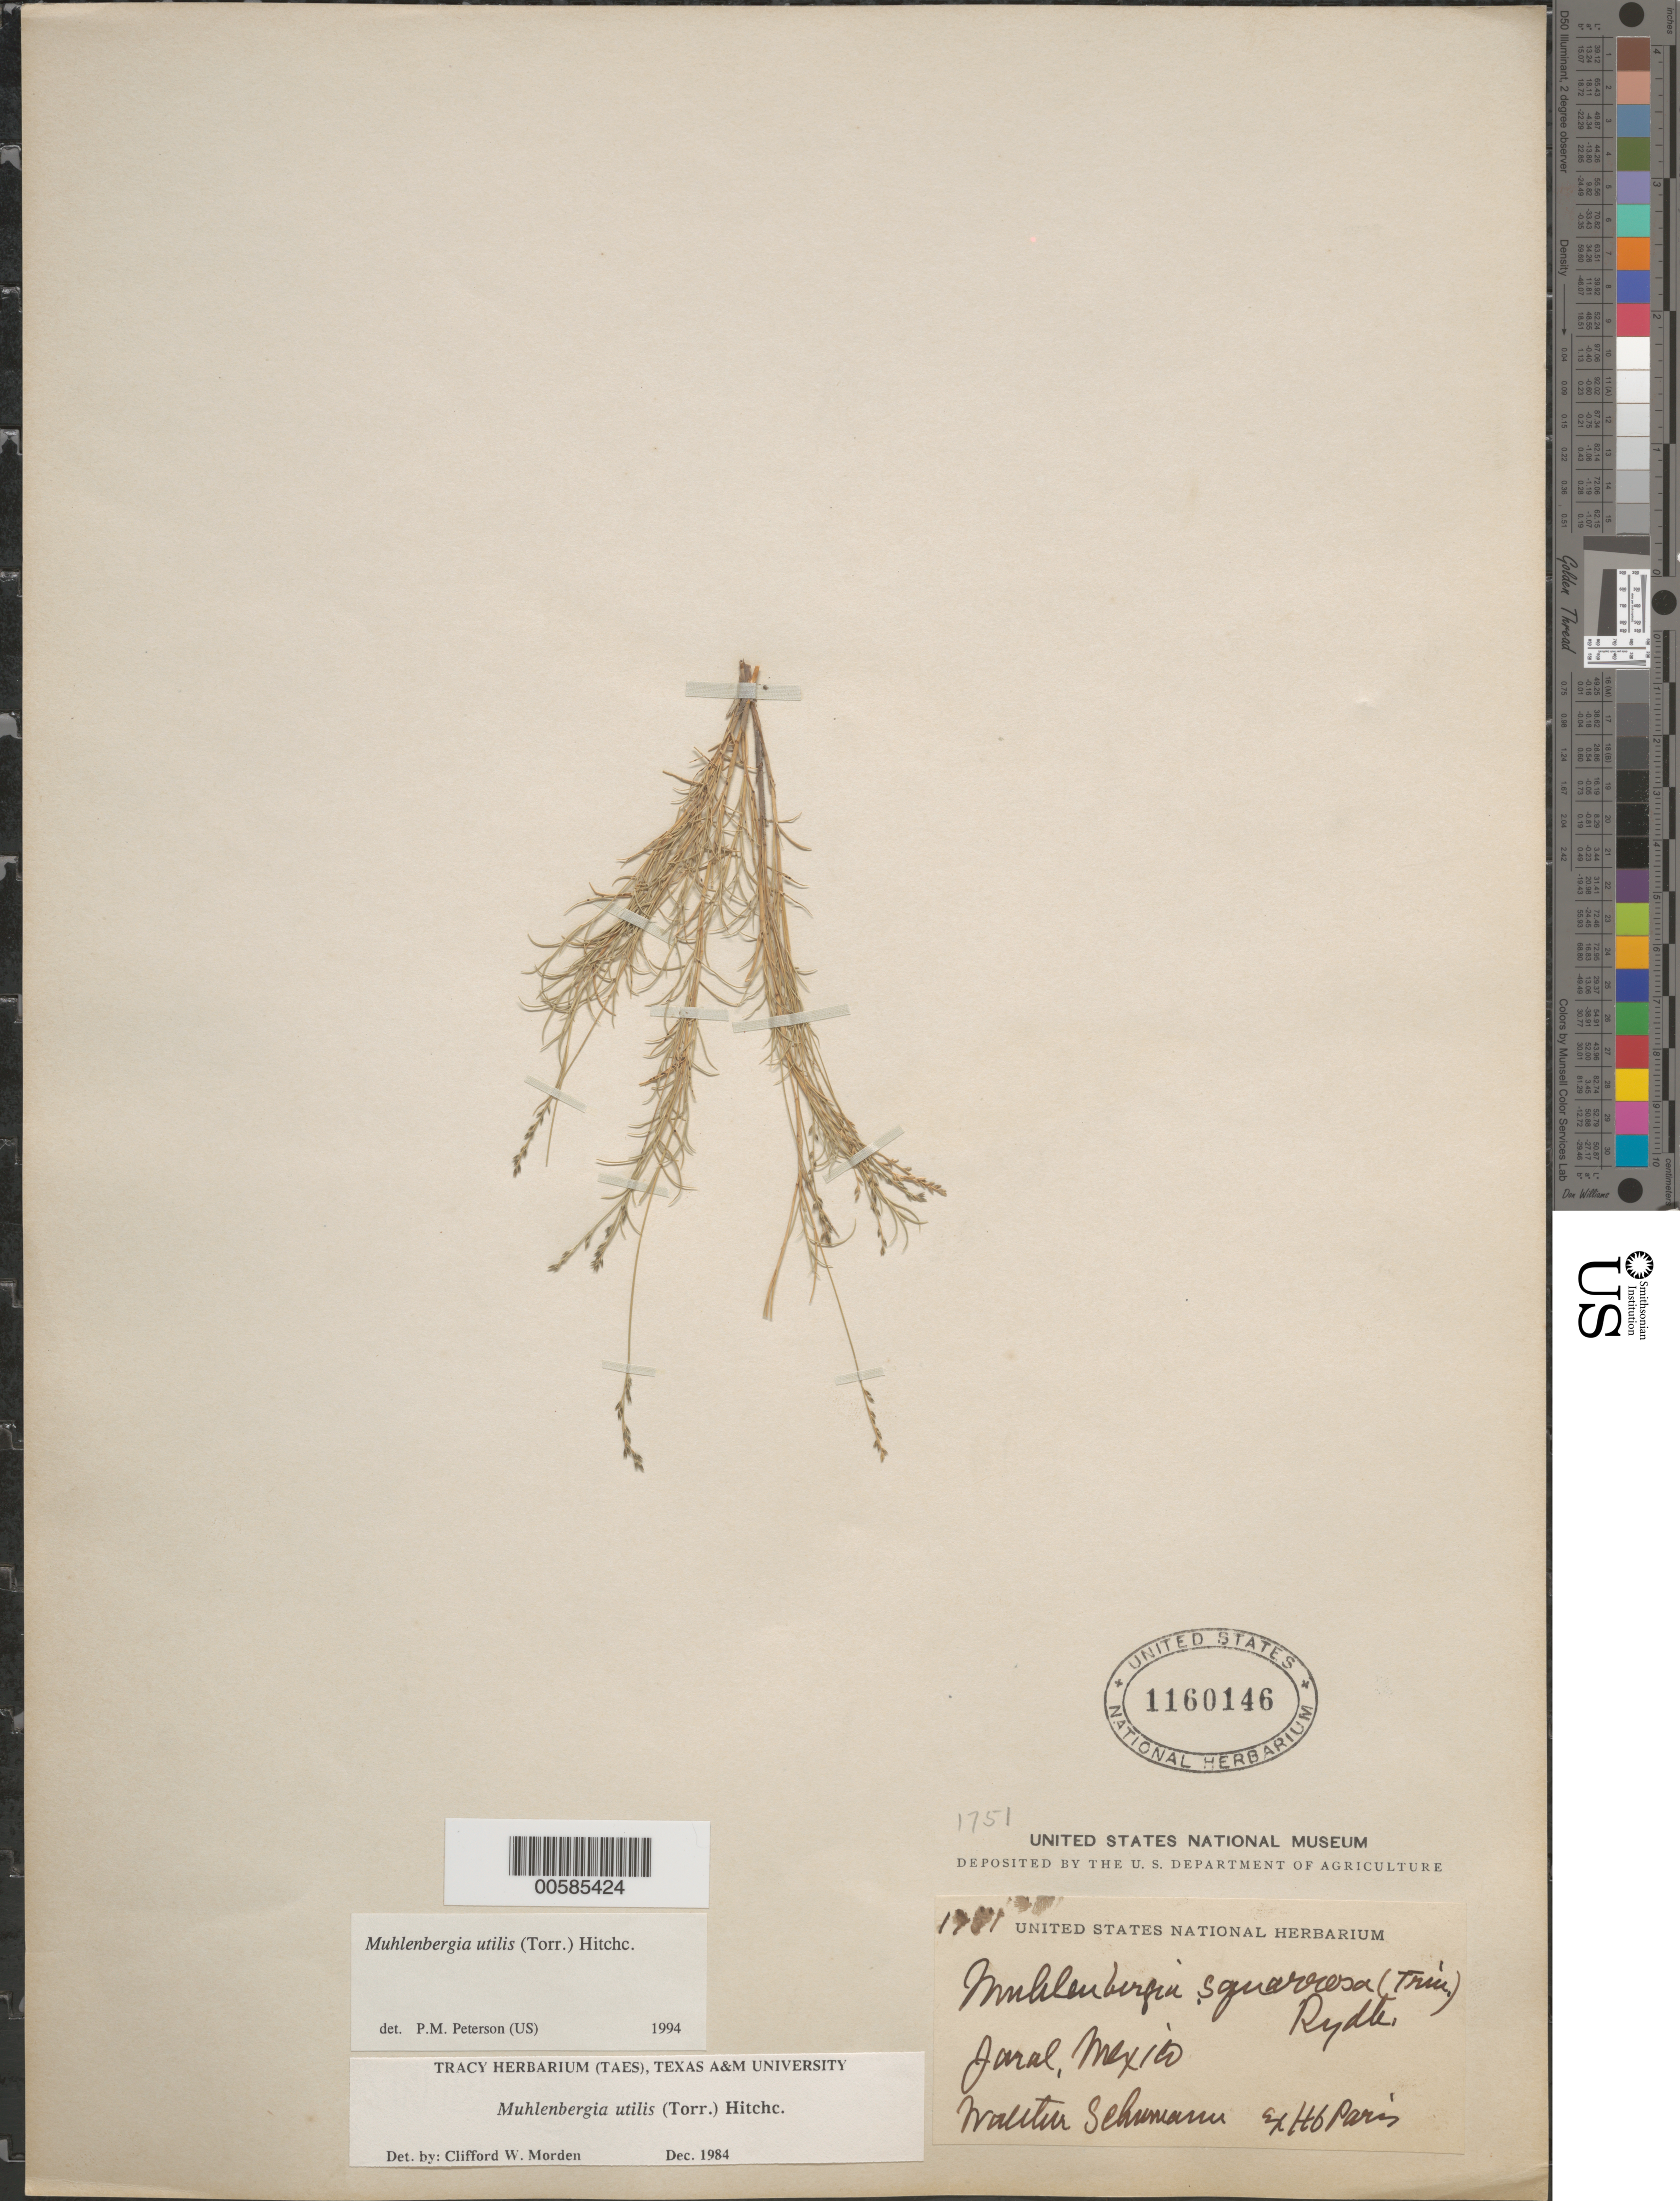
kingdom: Plantae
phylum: Tracheophyta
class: Liliopsida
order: Poales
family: Poaceae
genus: Muhlenbergia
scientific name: Muhlenbergia utilis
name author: (Torr.) Hitchc.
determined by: Peterson, Paul M., (BOT), Smithsonian Institution - National Museum of Natural History (UNITED STATES)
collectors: W. Schumann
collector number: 1751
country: Mexico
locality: Jaral.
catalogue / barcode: US 1160146